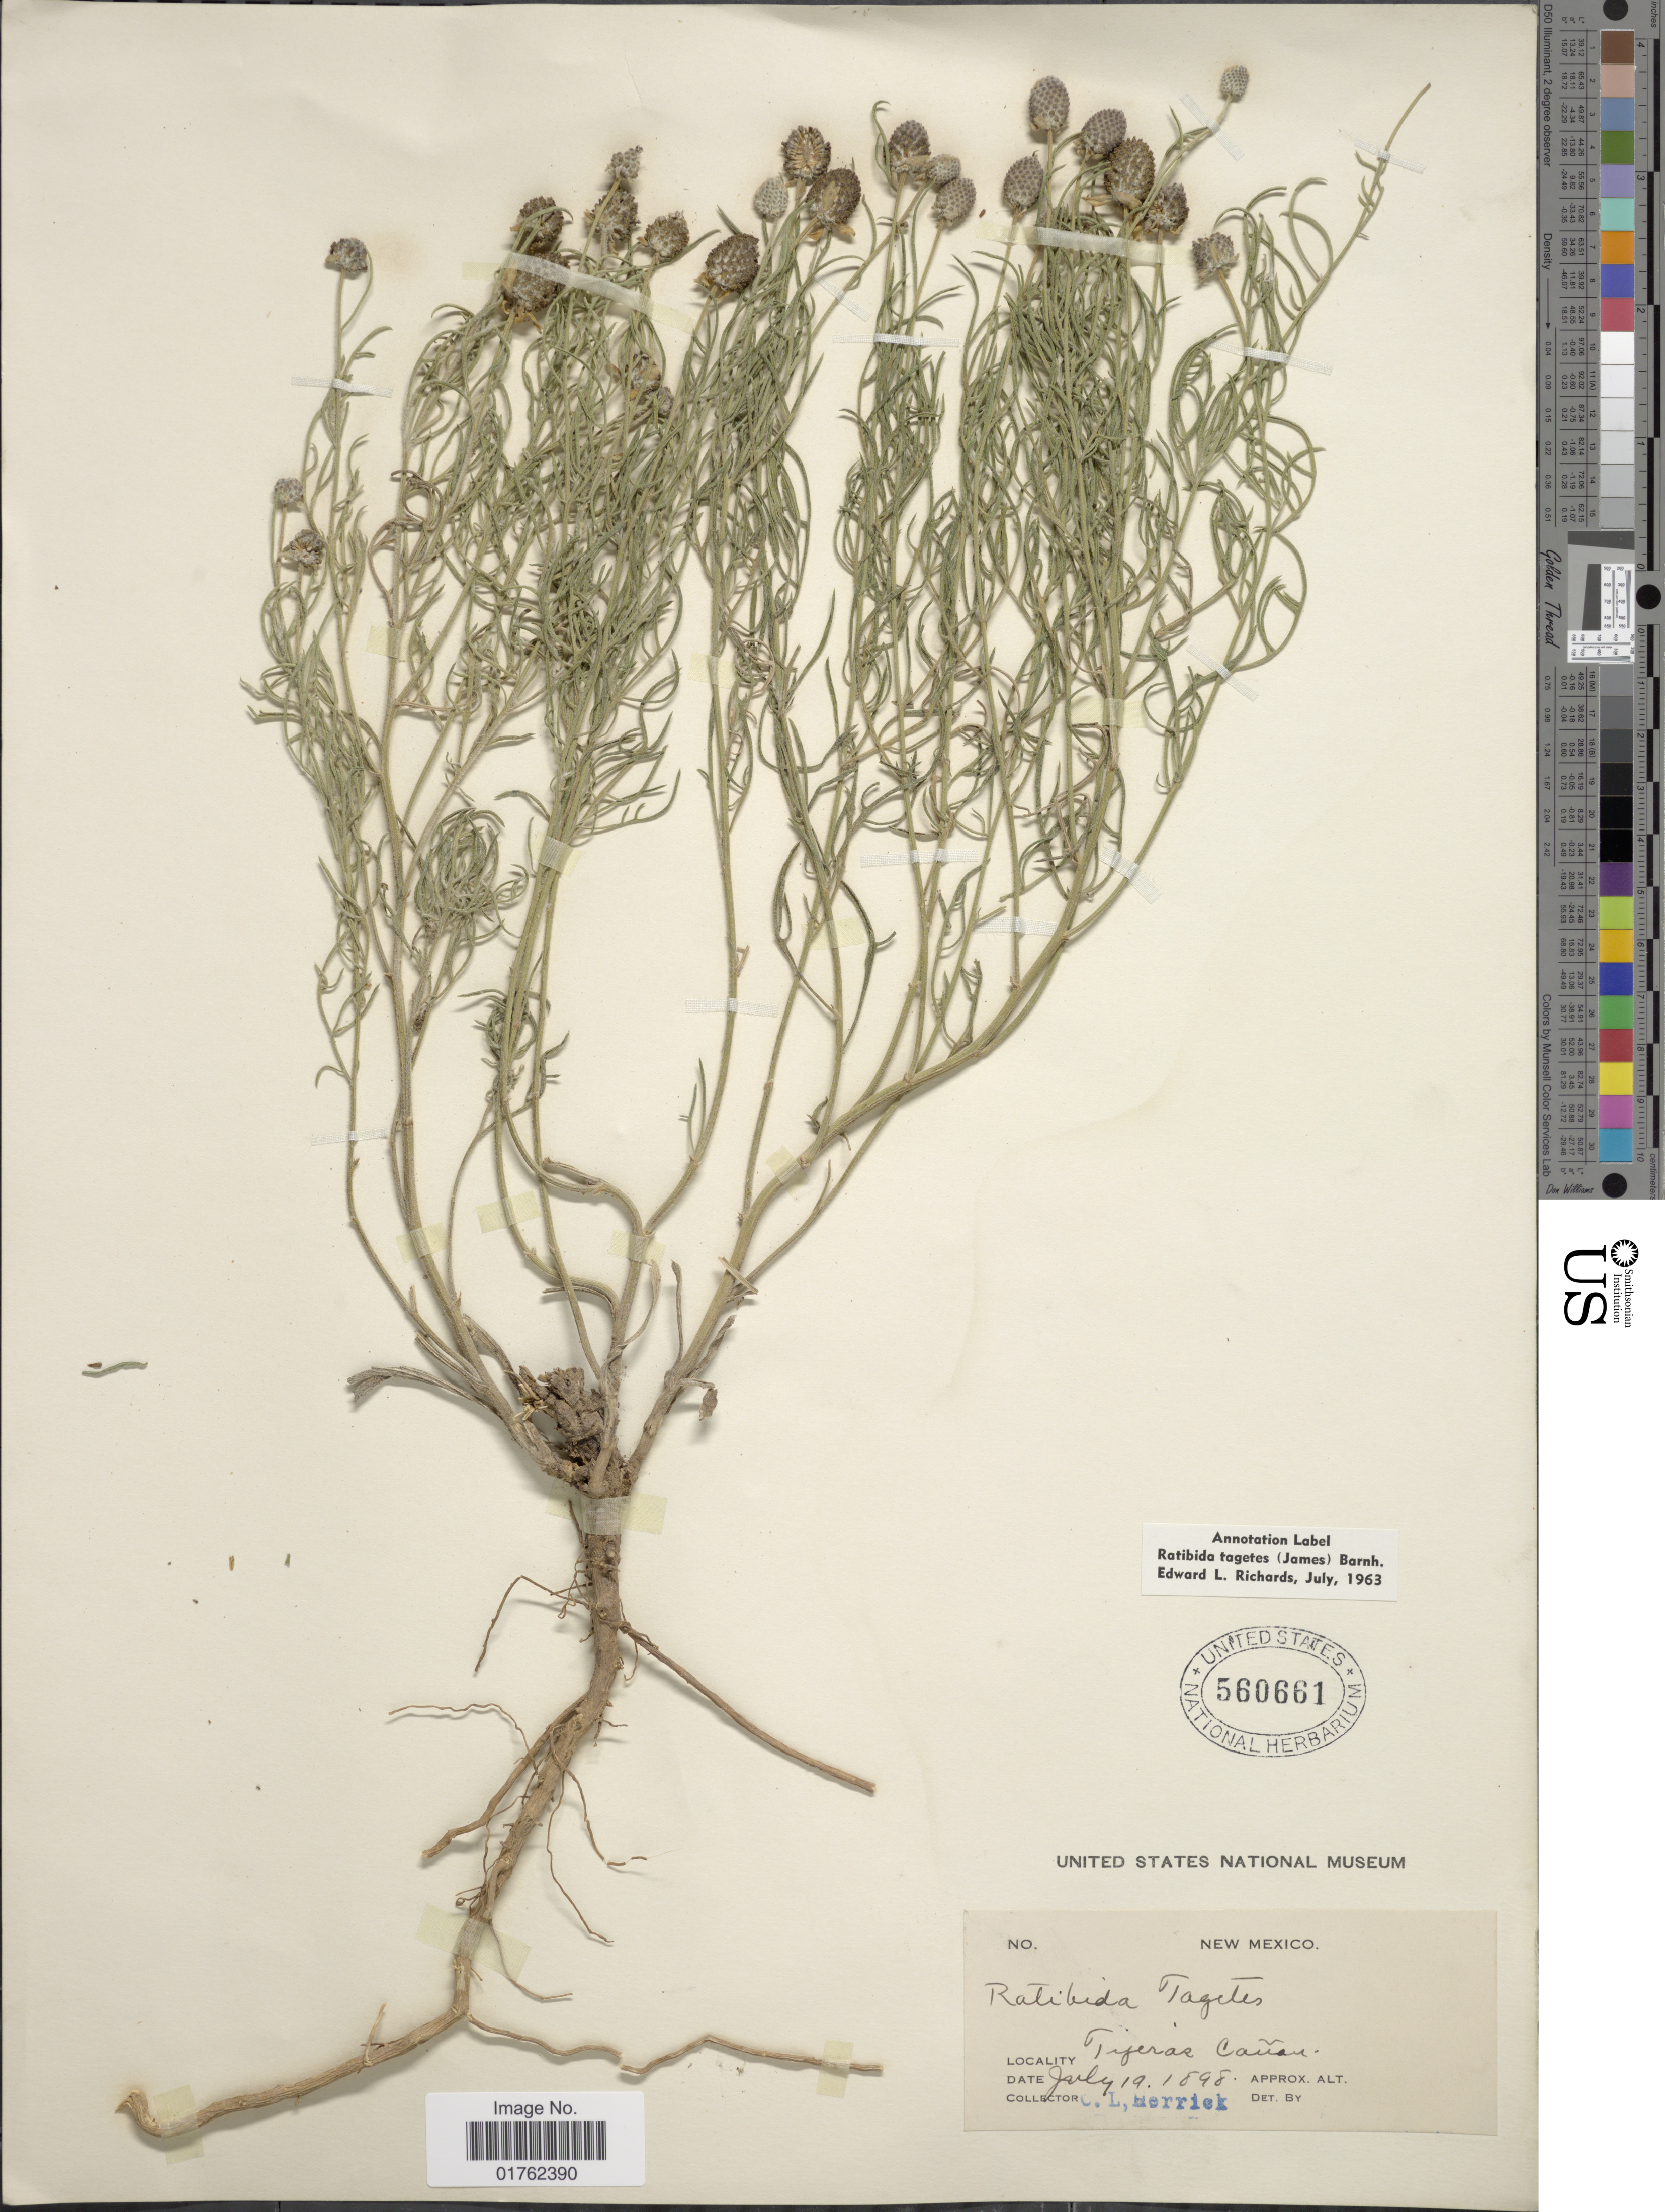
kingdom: Plantae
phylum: Tracheophyta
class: Magnoliopsida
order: Asterales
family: Asteraceae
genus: Ratibida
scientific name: Ratibida tagetes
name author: (James) Barnhart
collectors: C. Herrick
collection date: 1898-07-19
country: United States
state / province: New Mexico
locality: Tijeras canon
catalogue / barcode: US 560661